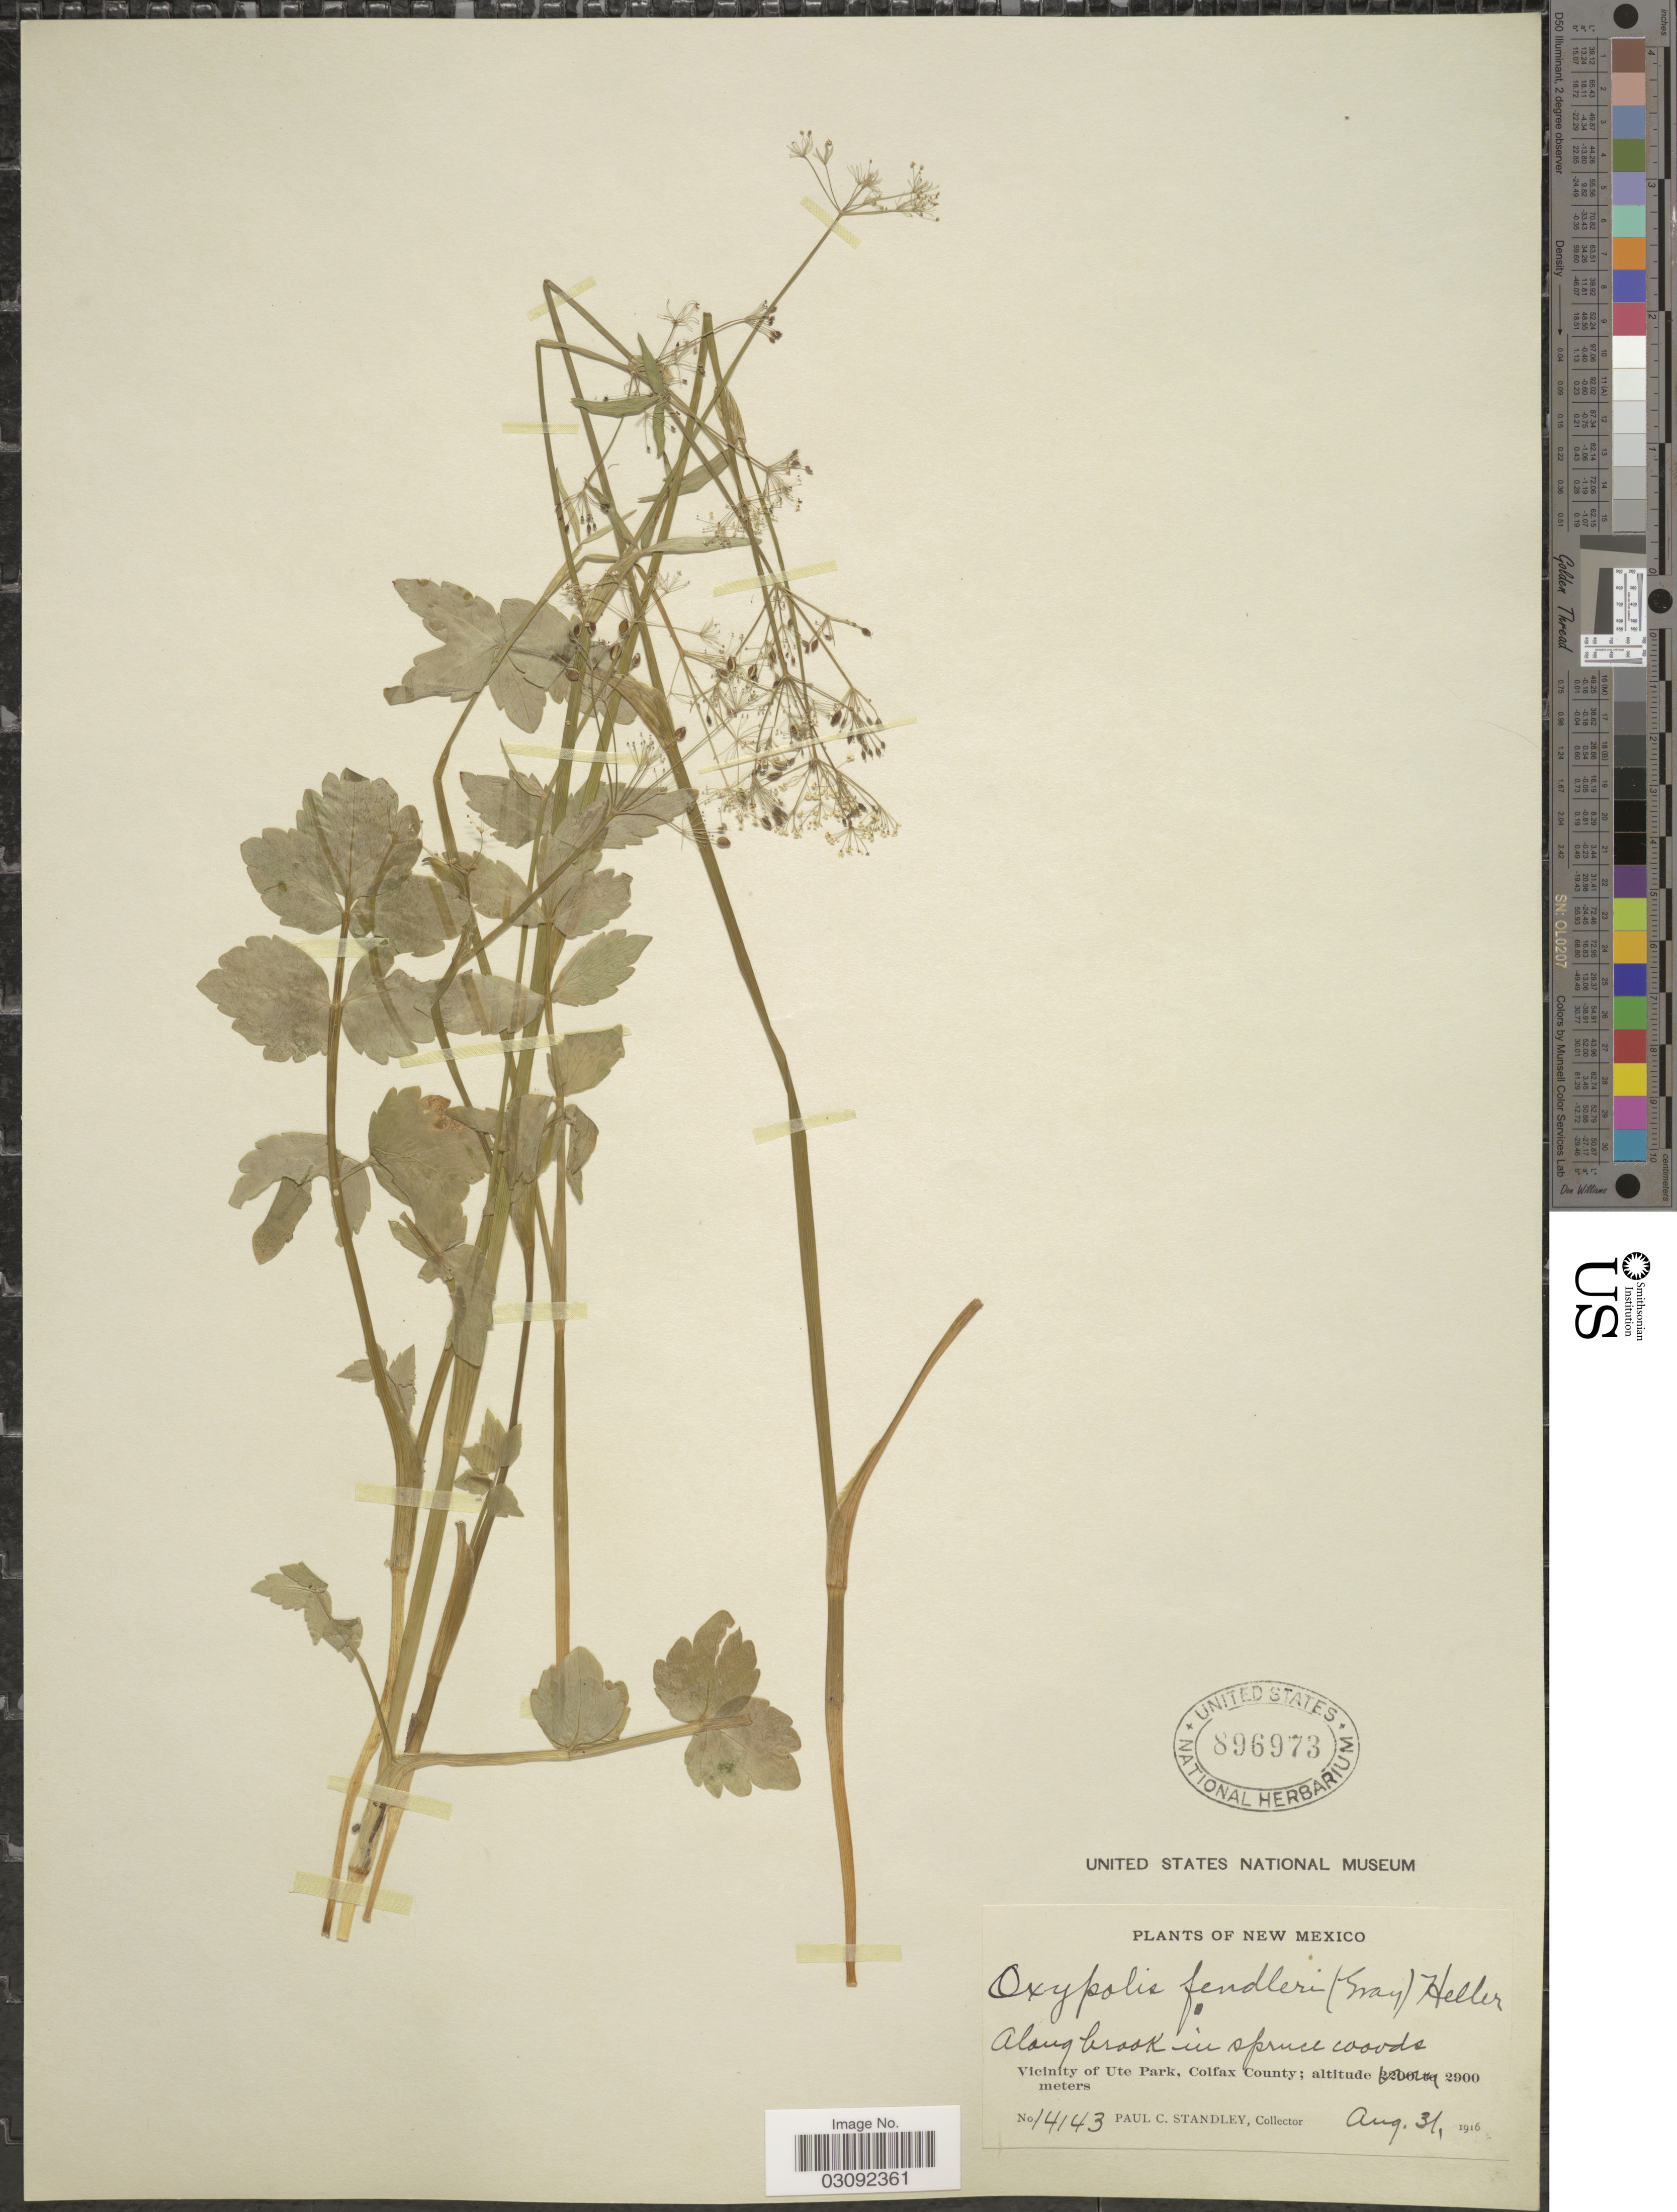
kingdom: Plantae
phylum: Tracheophyta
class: Magnoliopsida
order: Apiales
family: Apiaceae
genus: Oxypolis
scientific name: Oxypolis fendleri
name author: (A. Gray) A. Heller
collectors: P. C. Standley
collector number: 14143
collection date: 1916-08-31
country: United States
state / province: New Mexico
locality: Vicinity of Ute Park, Colfax County.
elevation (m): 2900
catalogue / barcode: US 896973